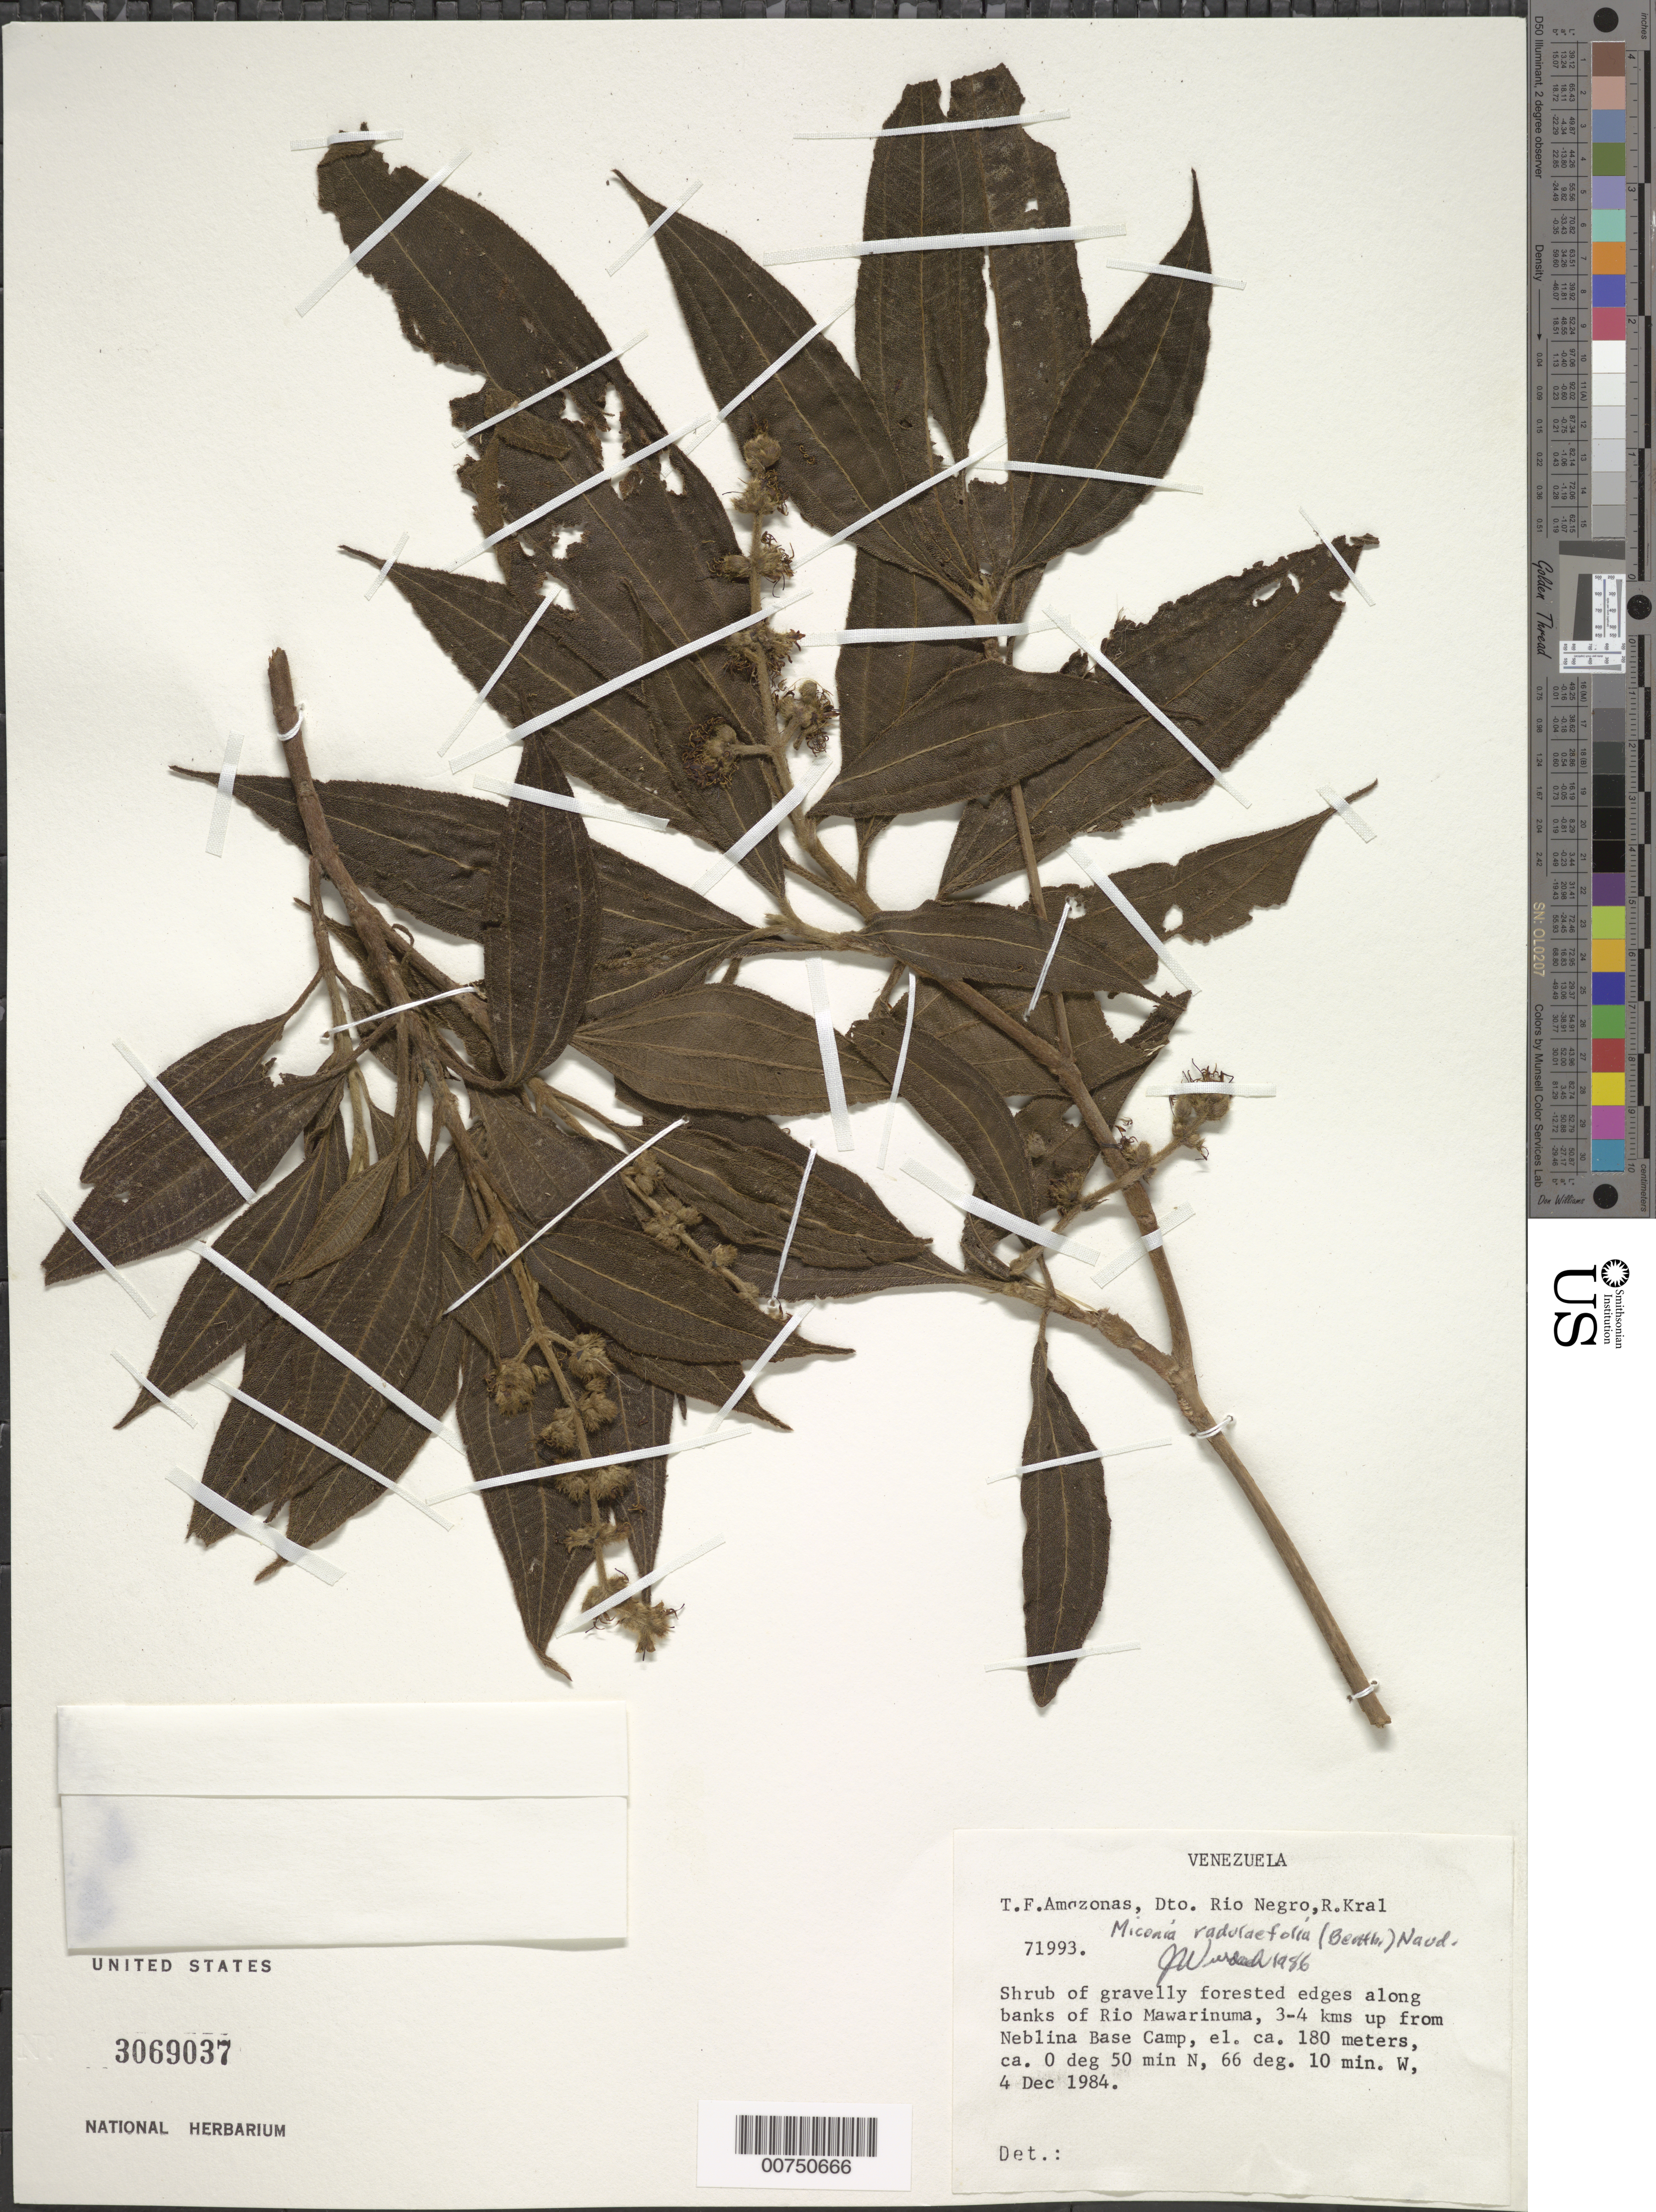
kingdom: Plantae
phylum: Tracheophyta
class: Magnoliopsida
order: Myrtales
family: Melastomataceae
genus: Miconia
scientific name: Miconia radulifolia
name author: (Benth.) Naudin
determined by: Wurdack, John J., (US), US (UNITED STATES)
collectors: R. Kral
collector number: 71993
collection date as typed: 4-Dec-84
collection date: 1984-12-04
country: Venezuela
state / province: Amazonas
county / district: Río Negro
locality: Río Mawarinuma, banks, 3-4 km up from Neblina Base Camp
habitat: Gravelly forested edges along banks of river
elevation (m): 180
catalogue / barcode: US 3069037